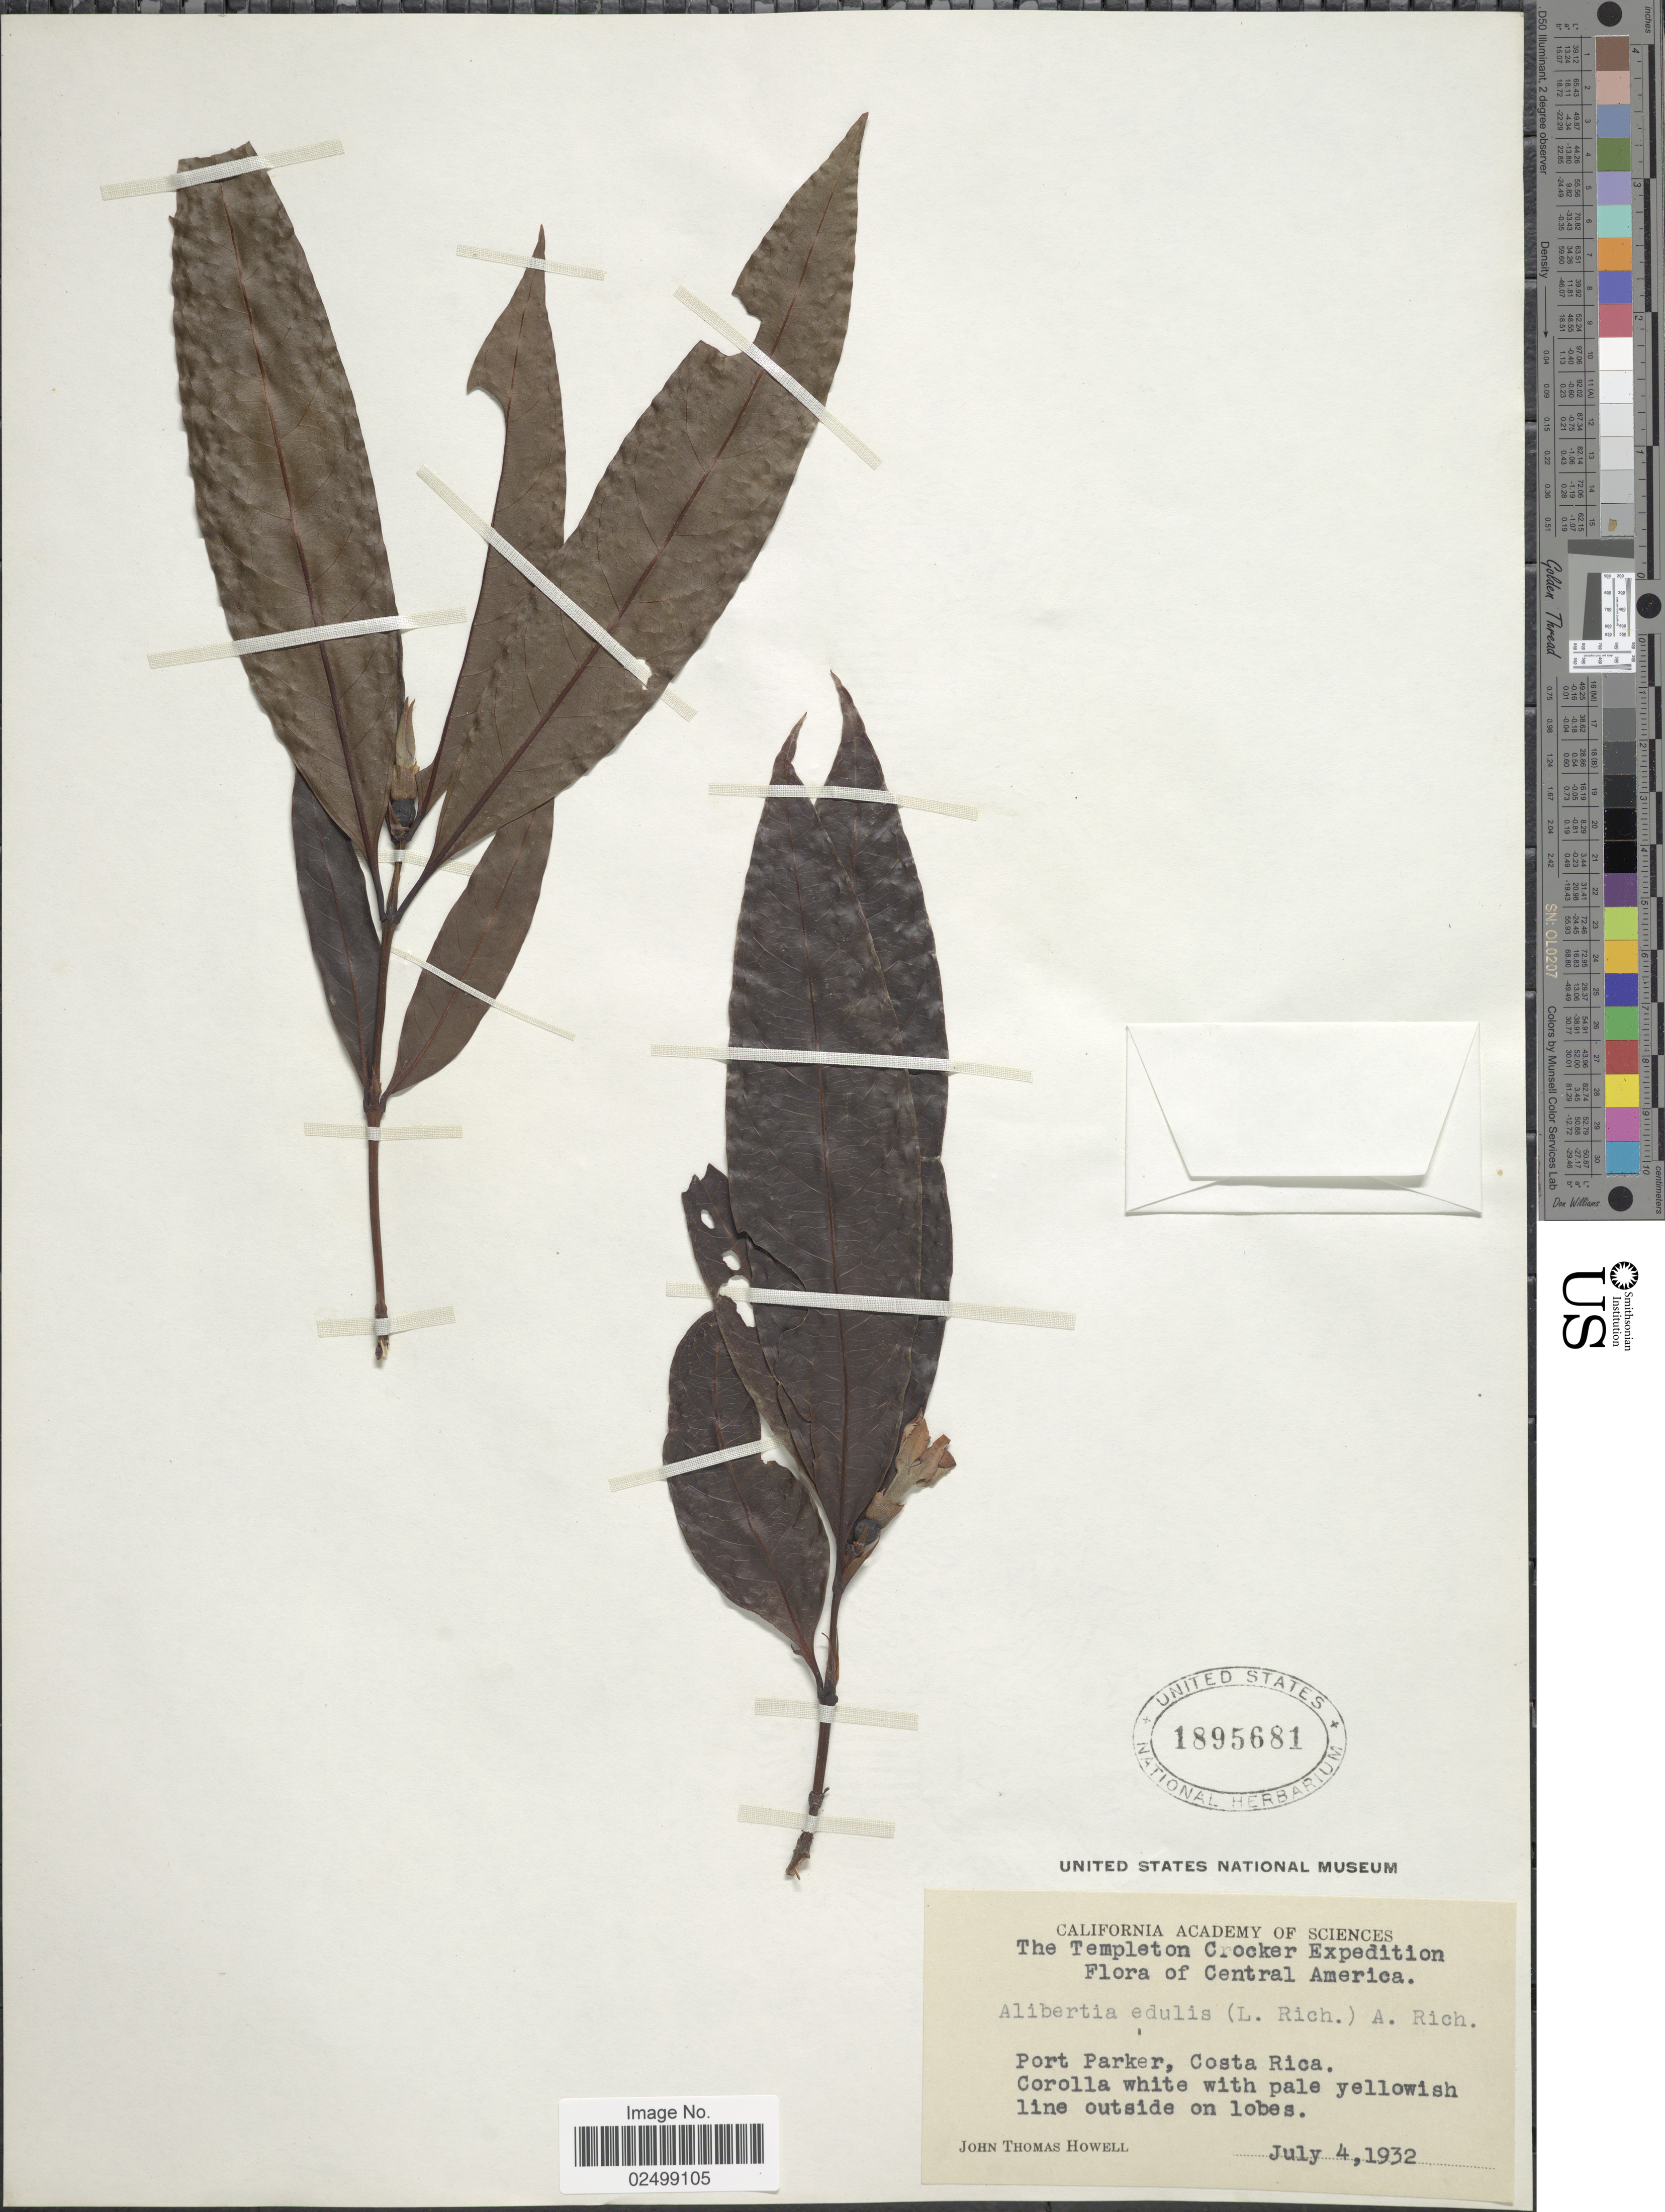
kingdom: Plantae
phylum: Tracheophyta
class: Magnoliopsida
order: Gentianales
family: Rubiaceae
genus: Alibertia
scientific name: Alibertia edulis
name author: (Rich.) A. Rich. ex DC.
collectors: J. T. Howell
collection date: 1932-07-04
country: Costa Rica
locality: The Templeton Crocker. Port Parker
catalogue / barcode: US 1895681